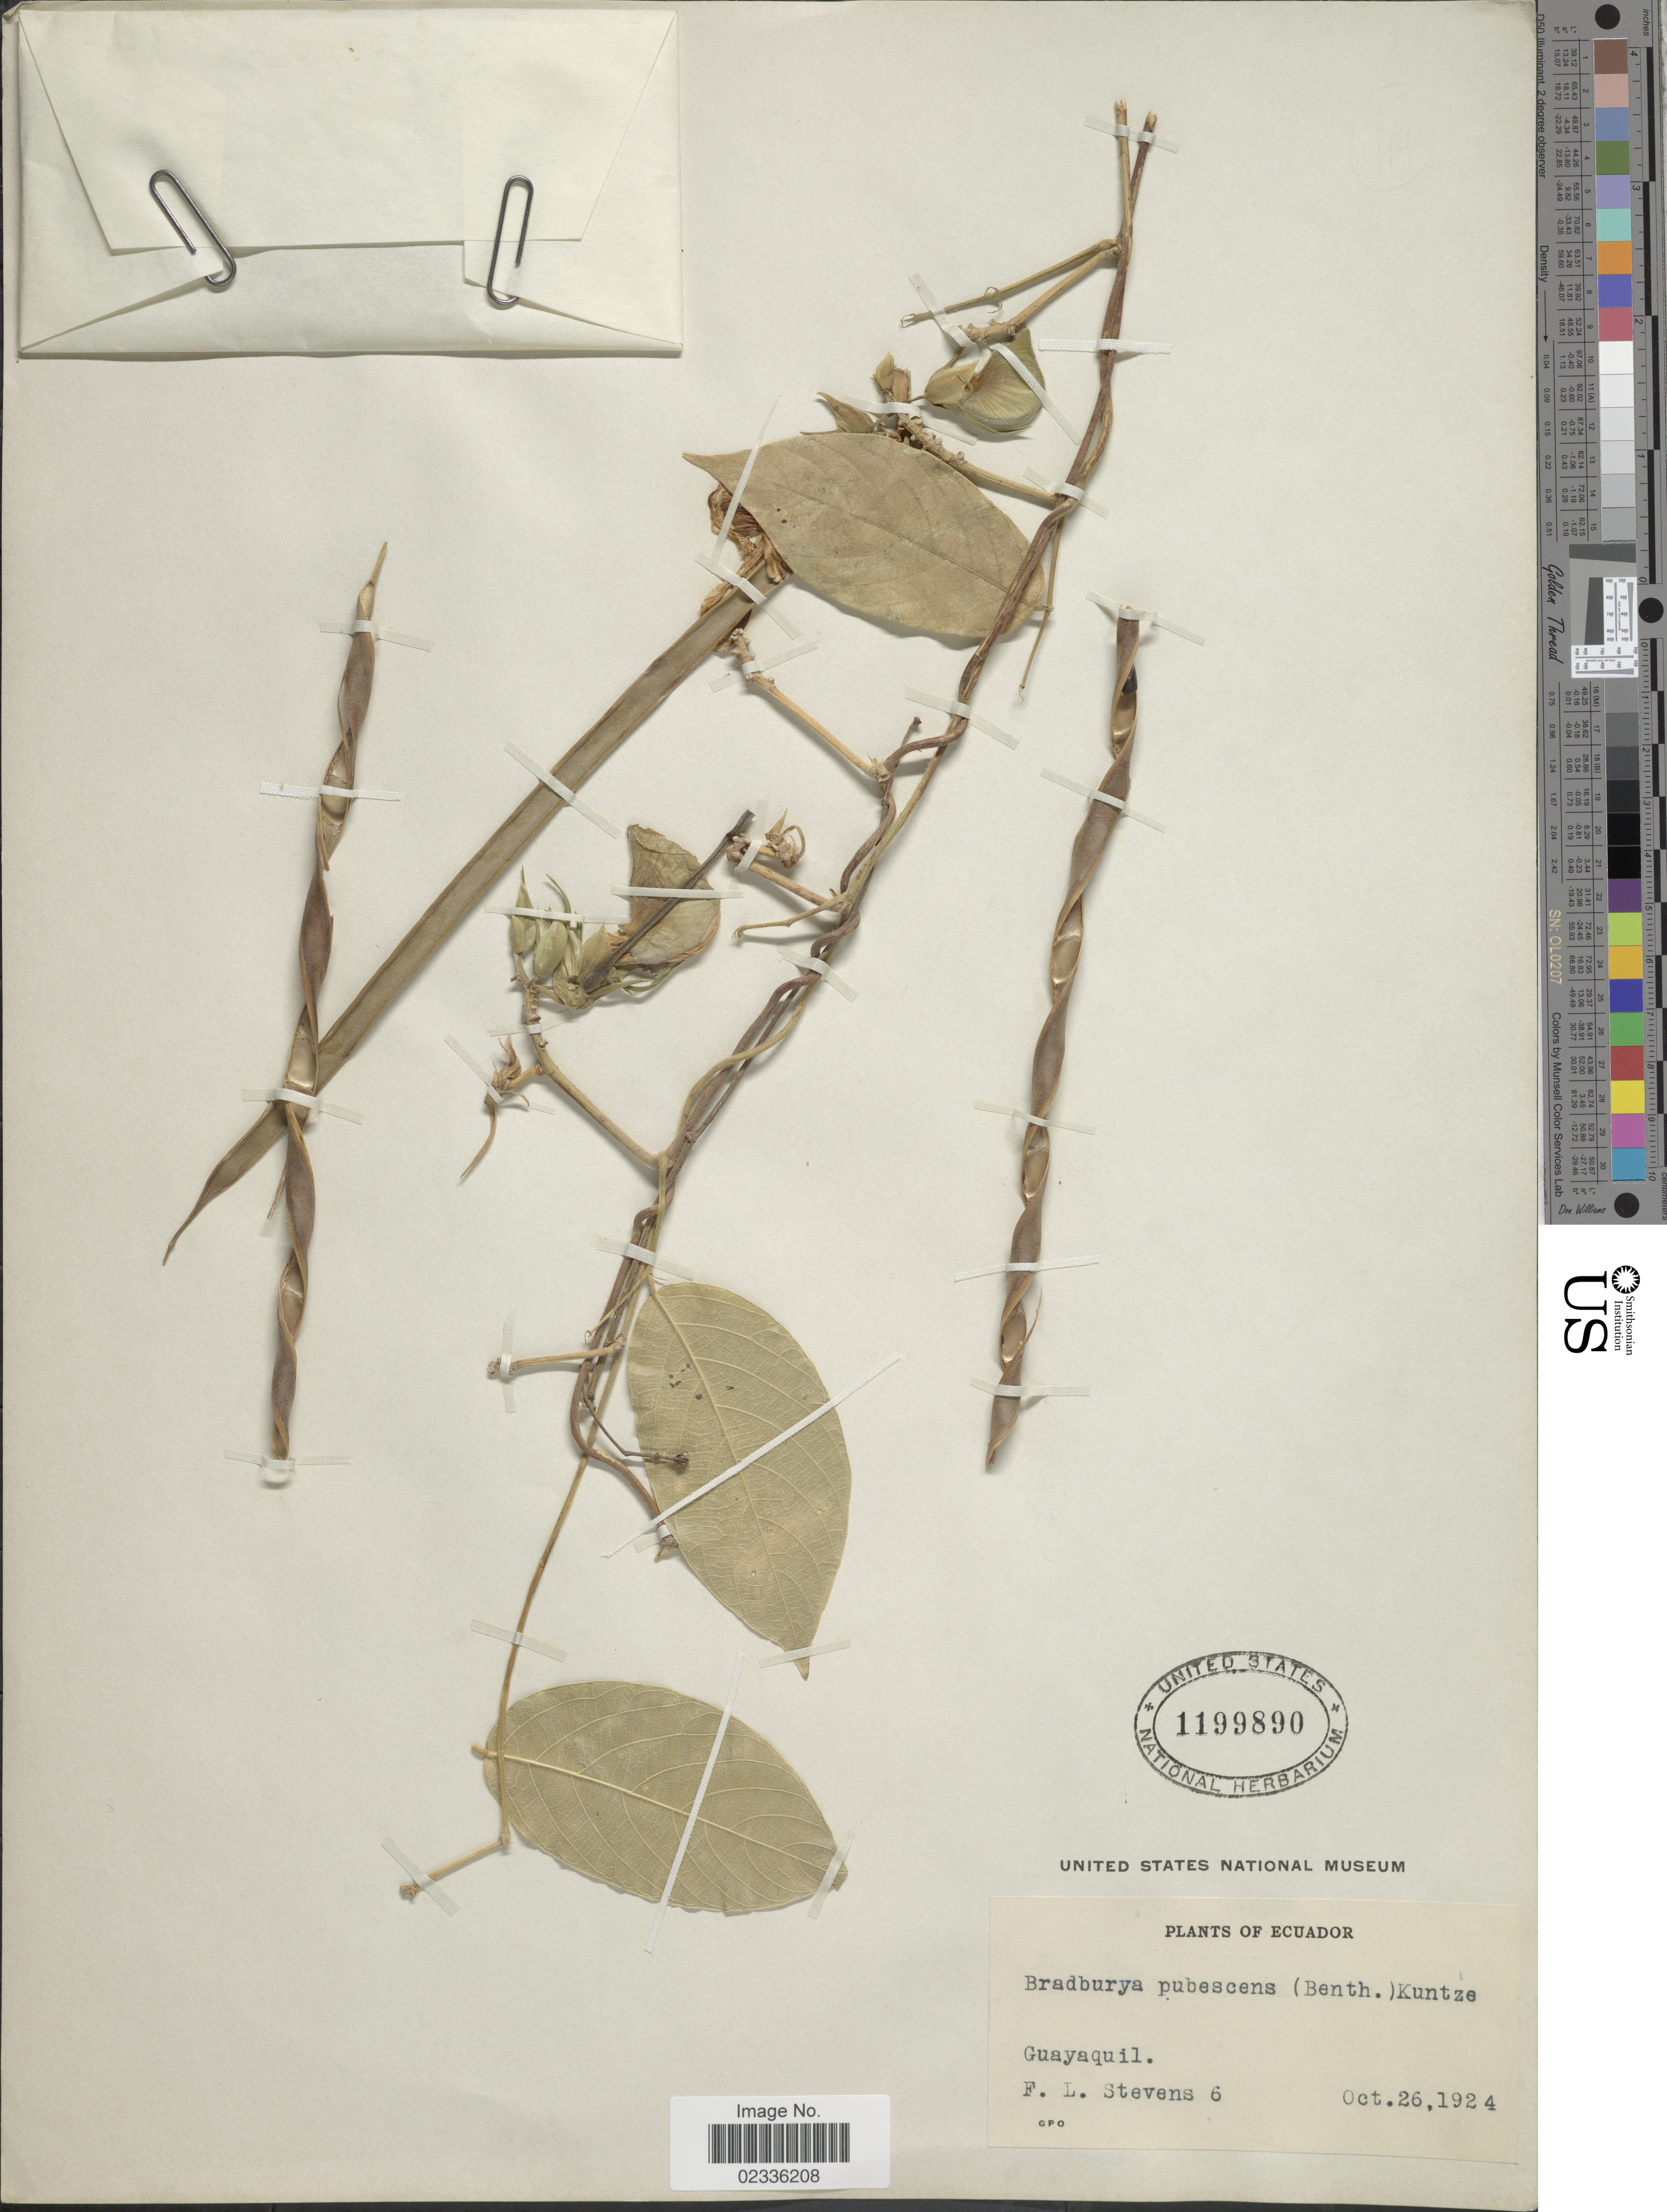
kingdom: Plantae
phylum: Tracheophyta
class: Magnoliopsida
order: Fabales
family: Fabaceae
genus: Centrosema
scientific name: Centrosema pubescens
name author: Benth.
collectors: F. L. Stevens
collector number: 6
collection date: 1924-10-26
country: Ecuador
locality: Guayaquil, Ecuador.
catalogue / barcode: US 1199890